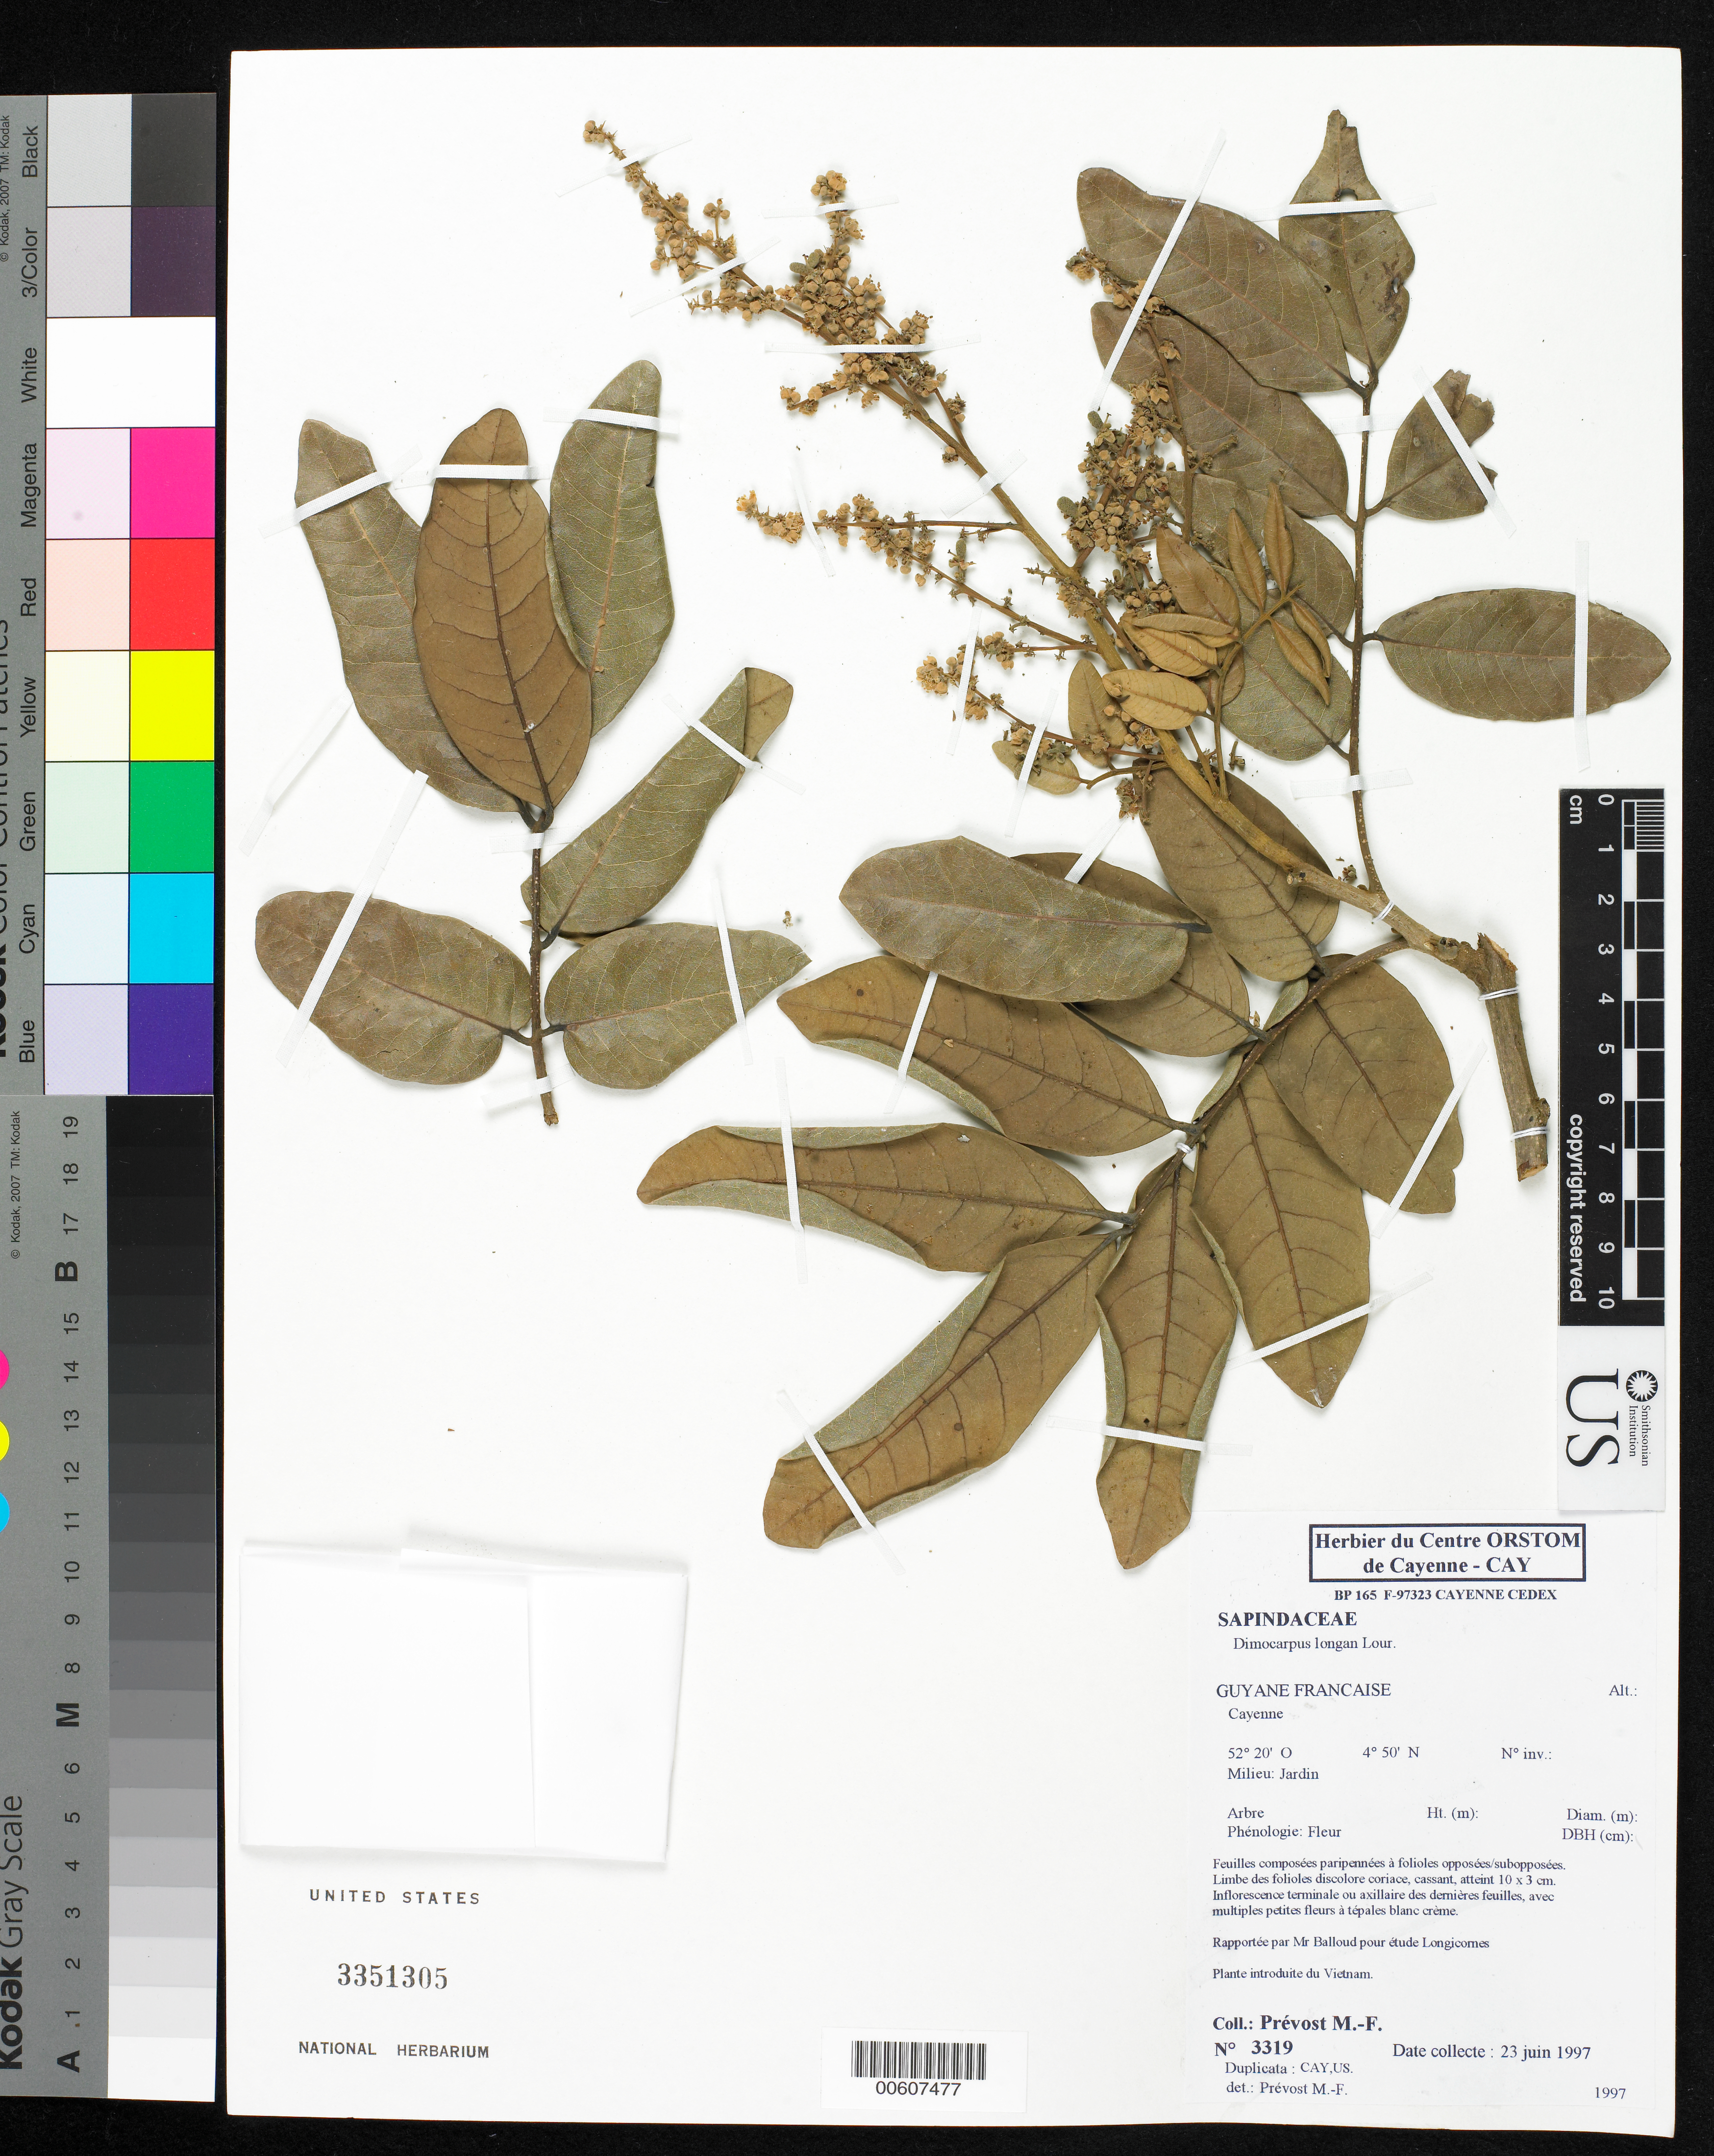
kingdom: Plantae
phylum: Tracheophyta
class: Magnoliopsida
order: Sapindales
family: Sapindaceae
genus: Dimocarpus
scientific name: Dimocarpus longan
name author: Lour.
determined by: Prévost, M.-F.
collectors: M.-F. Prévost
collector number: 3319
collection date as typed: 23 Juin 1997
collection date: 1997-06-23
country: French Guiana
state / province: Cayenne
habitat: Jardin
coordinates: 4 50 N, 52 20 O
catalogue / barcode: US 3351305